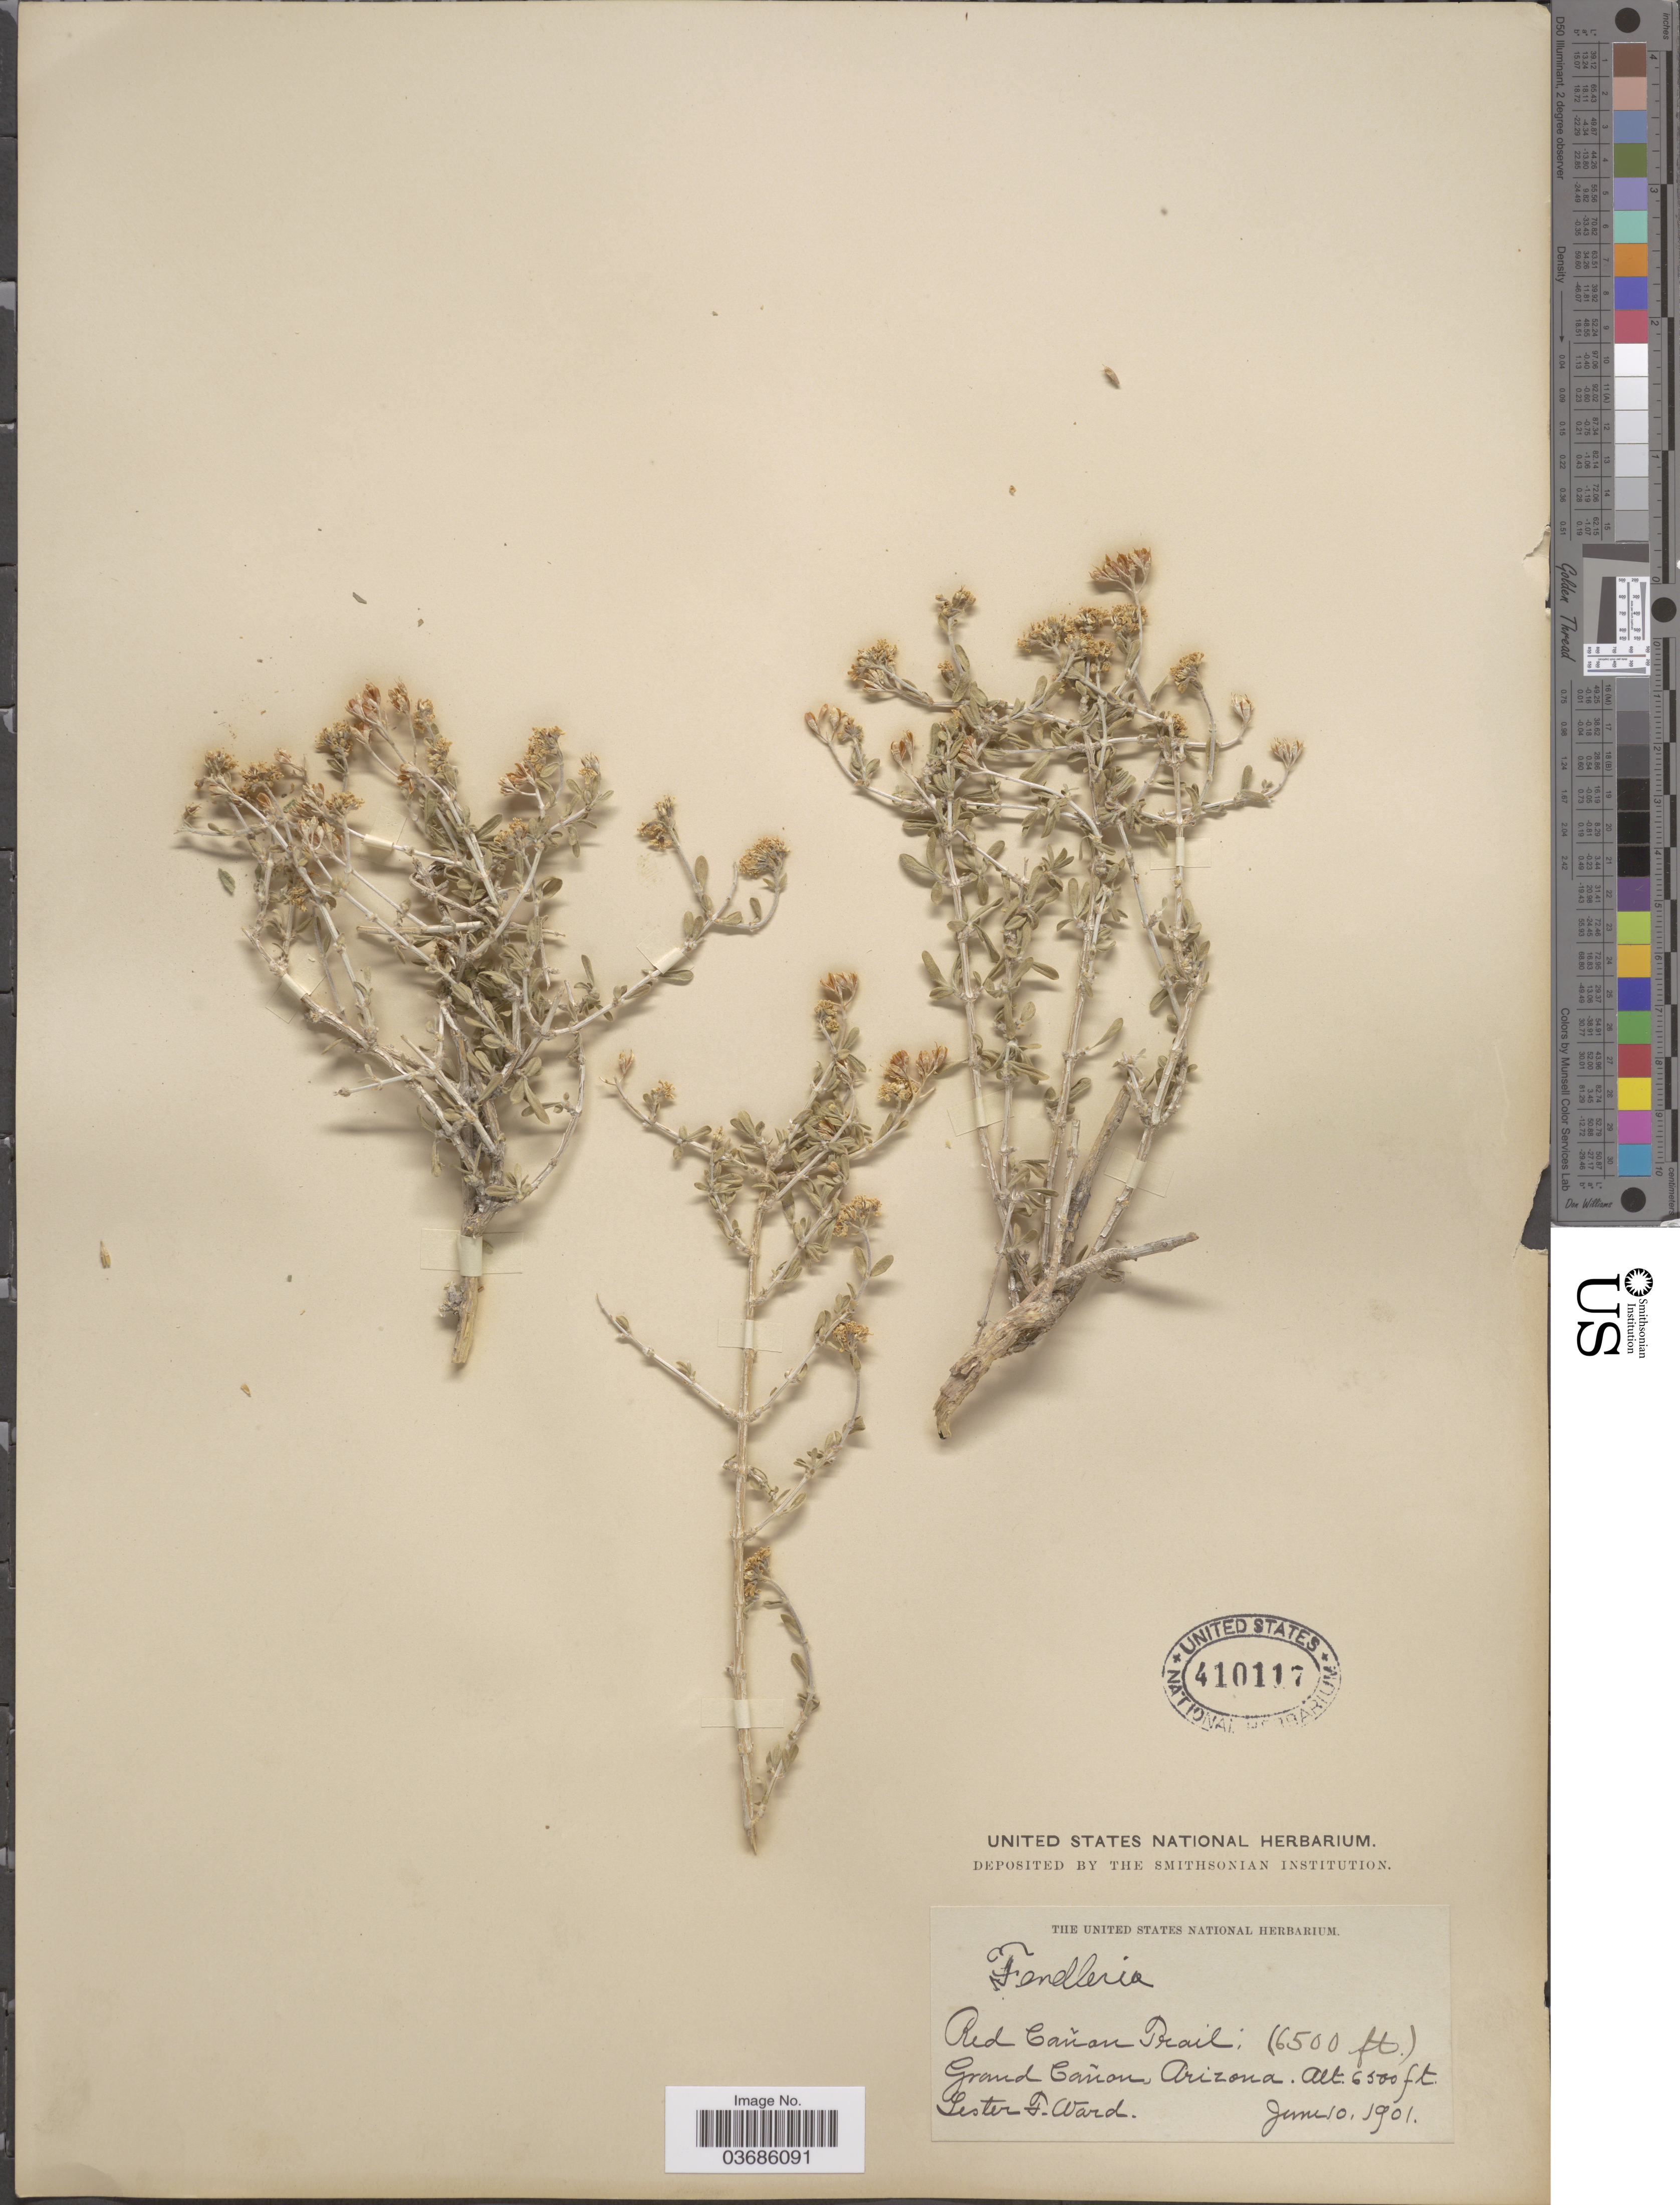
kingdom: Plantae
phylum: Tracheophyta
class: Magnoliopsida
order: Cornales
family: Hydrangeaceae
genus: Fendlerella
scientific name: Fendlerella utahensis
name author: (S. Watson) A. Heller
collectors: L. F. Ward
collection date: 1901-06-10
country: United States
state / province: Arizona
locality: Red Cañon Trail. Grand Cañon.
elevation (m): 1981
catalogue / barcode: US 410117